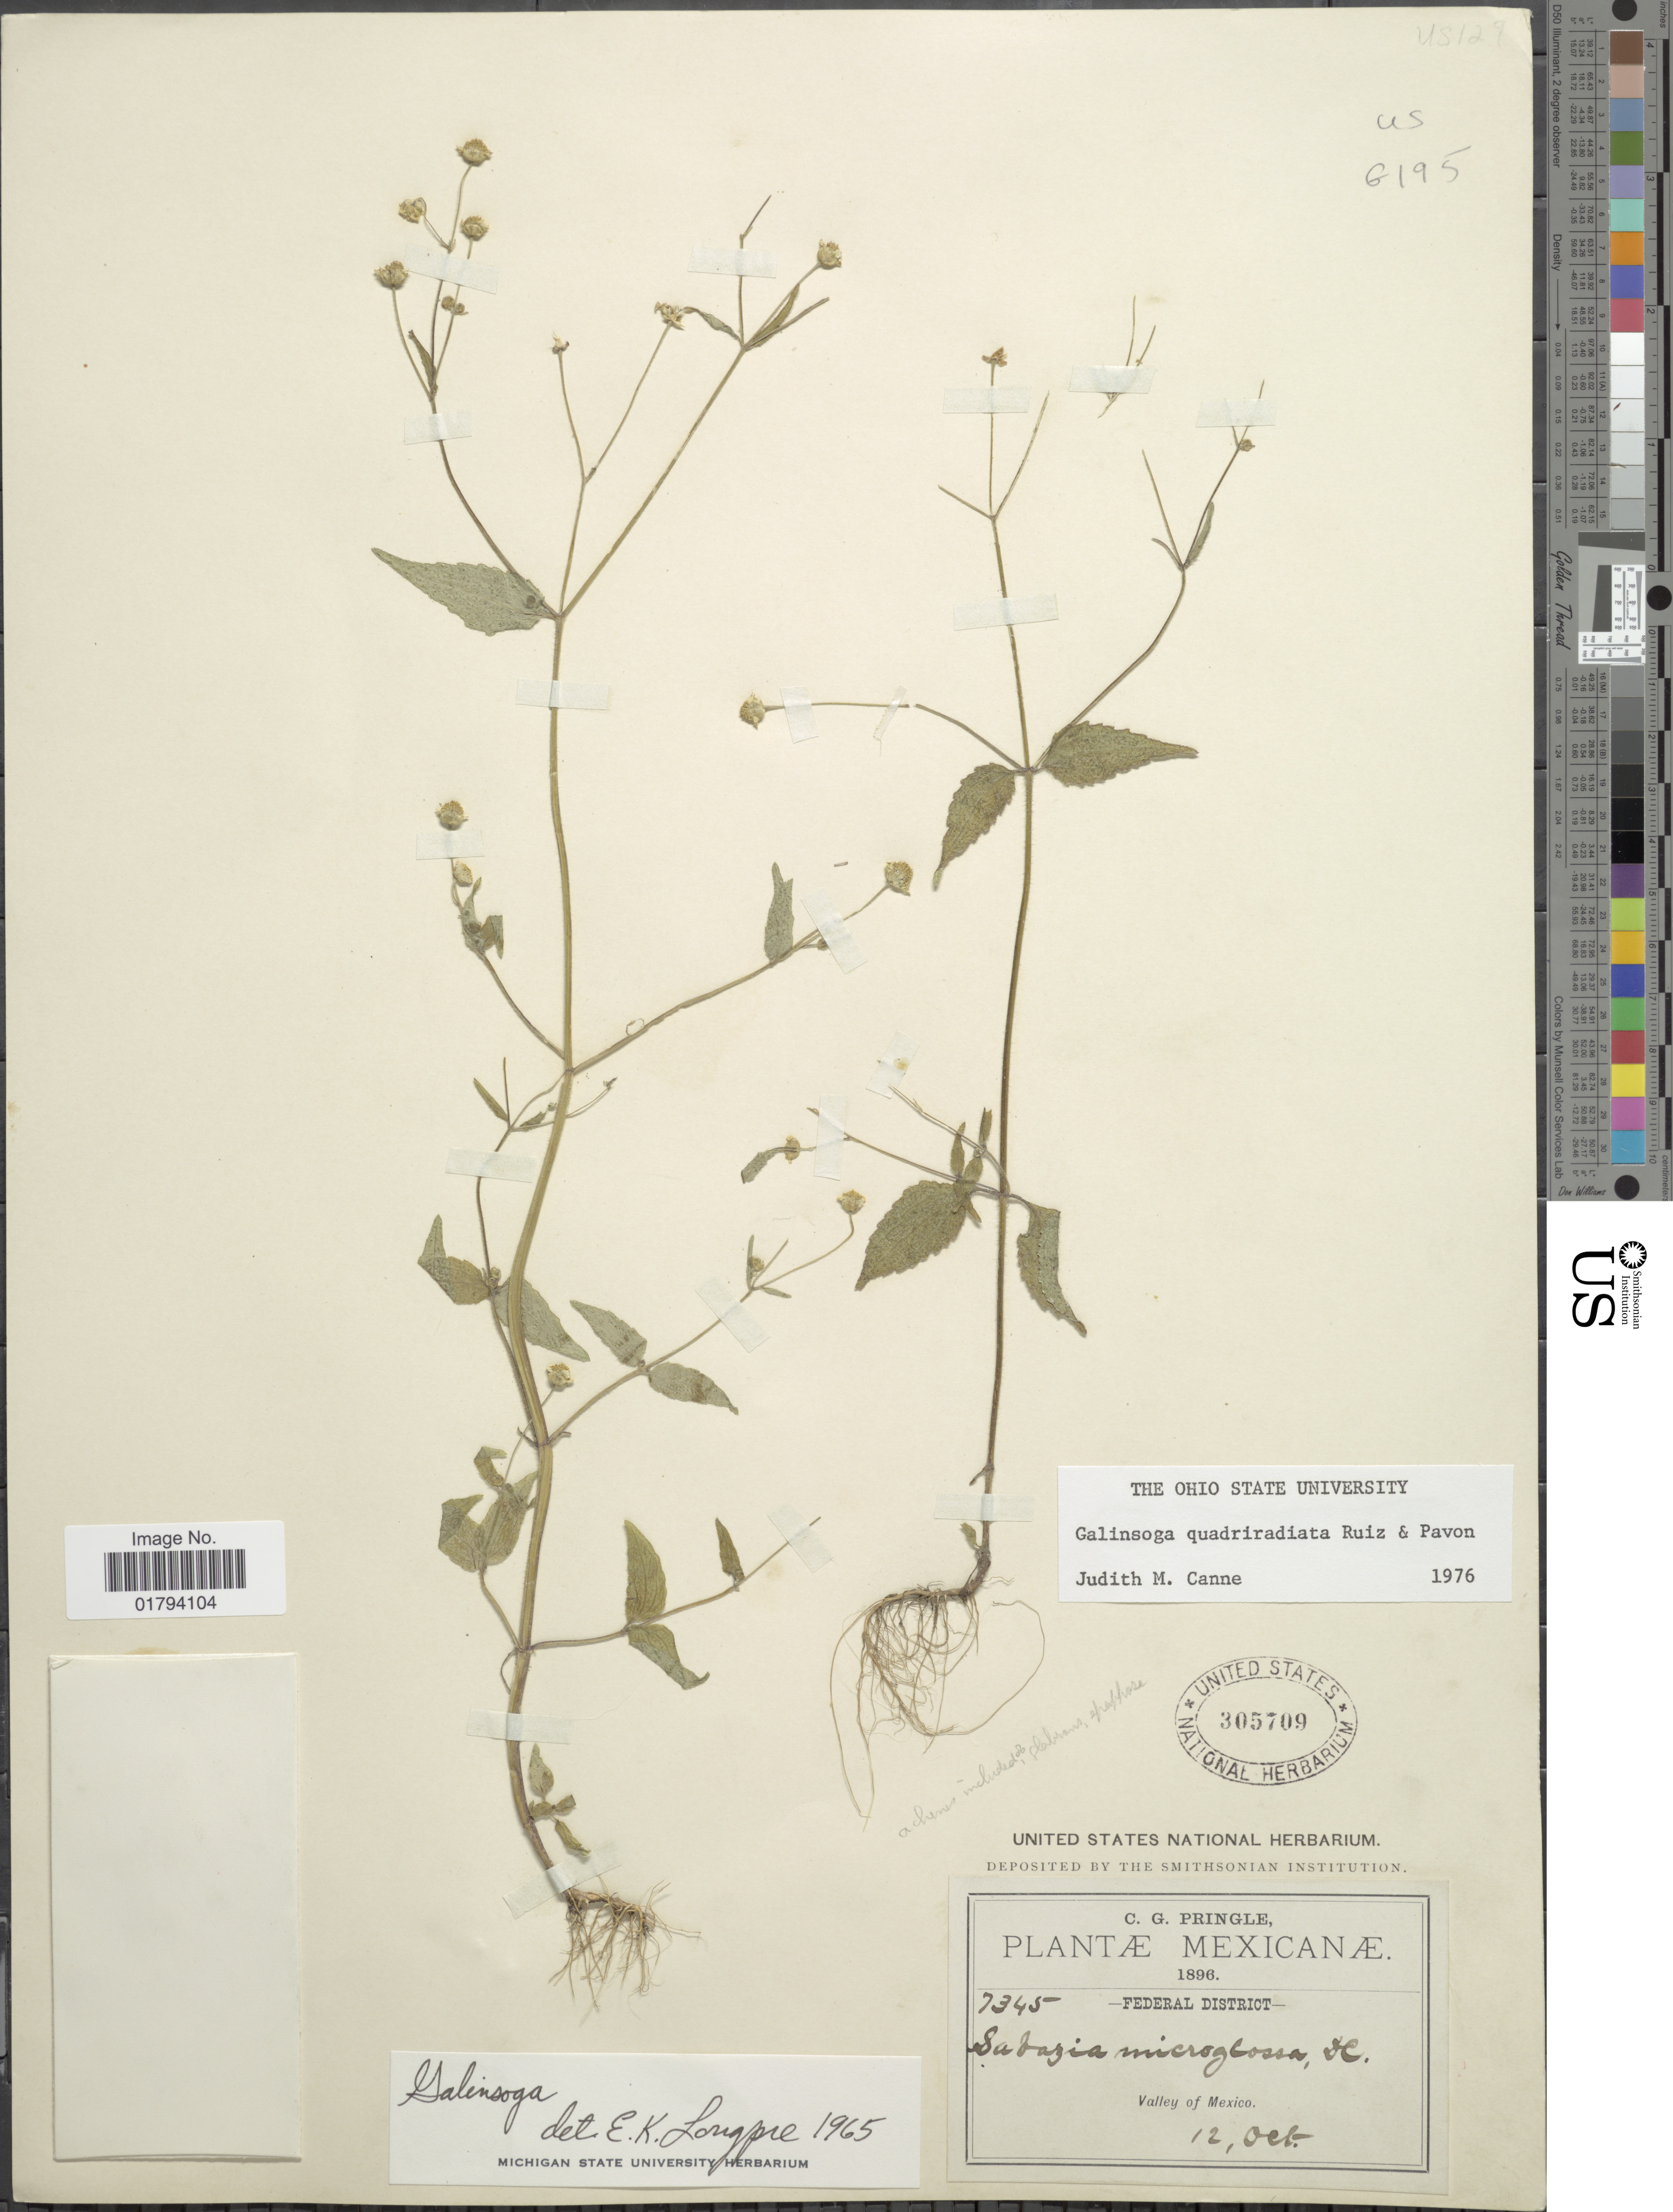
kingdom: Plantae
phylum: Tracheophyta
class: Magnoliopsida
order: Asterales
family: Asteraceae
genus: Galinsoga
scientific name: Galinsoga quadriradiata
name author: Ruiz & Pav.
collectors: C. G. Pringle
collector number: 7345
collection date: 1896-10-12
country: Mexico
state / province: Distrito Federal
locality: Valley of Mexico.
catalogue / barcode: US 305709